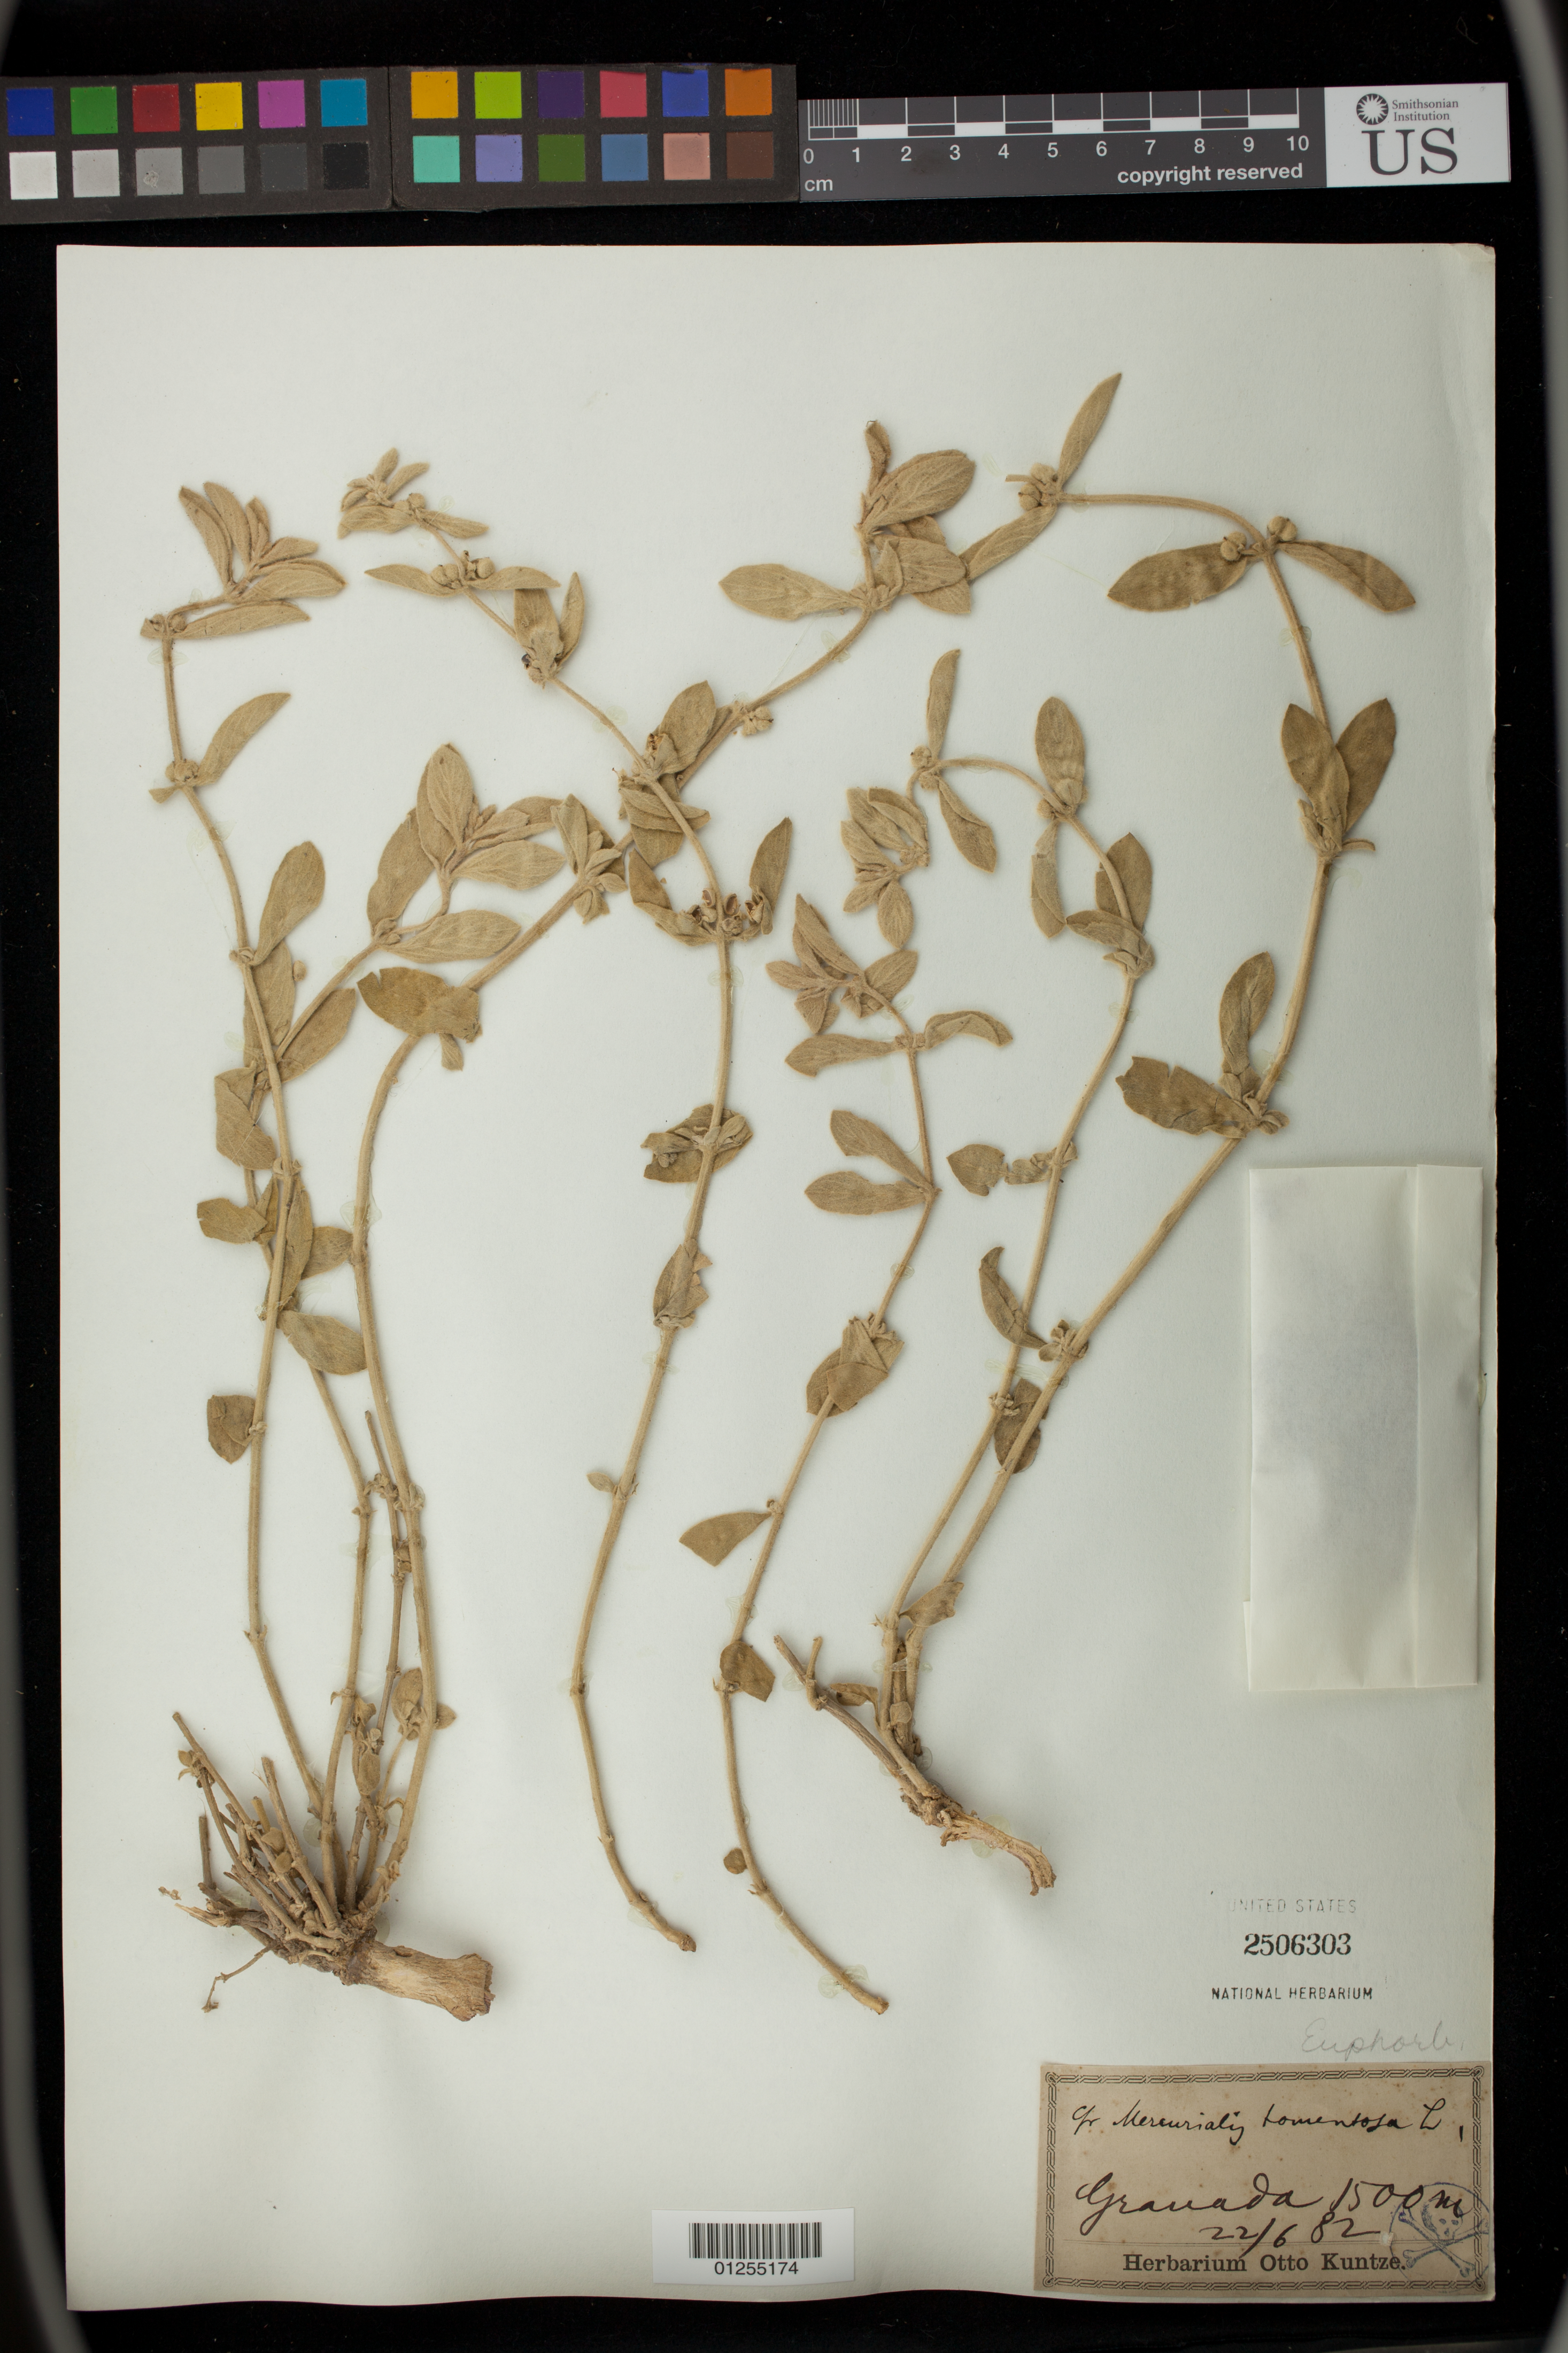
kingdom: Plantae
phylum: Tracheophyta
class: Magnoliopsida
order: Malpighiales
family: Euphorbiaceae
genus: Mercurialis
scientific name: Mercurialis tomentosa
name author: L.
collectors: ex herb. O. Kuntz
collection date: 1882-06-22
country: Grenada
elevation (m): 1500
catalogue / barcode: US 2506303